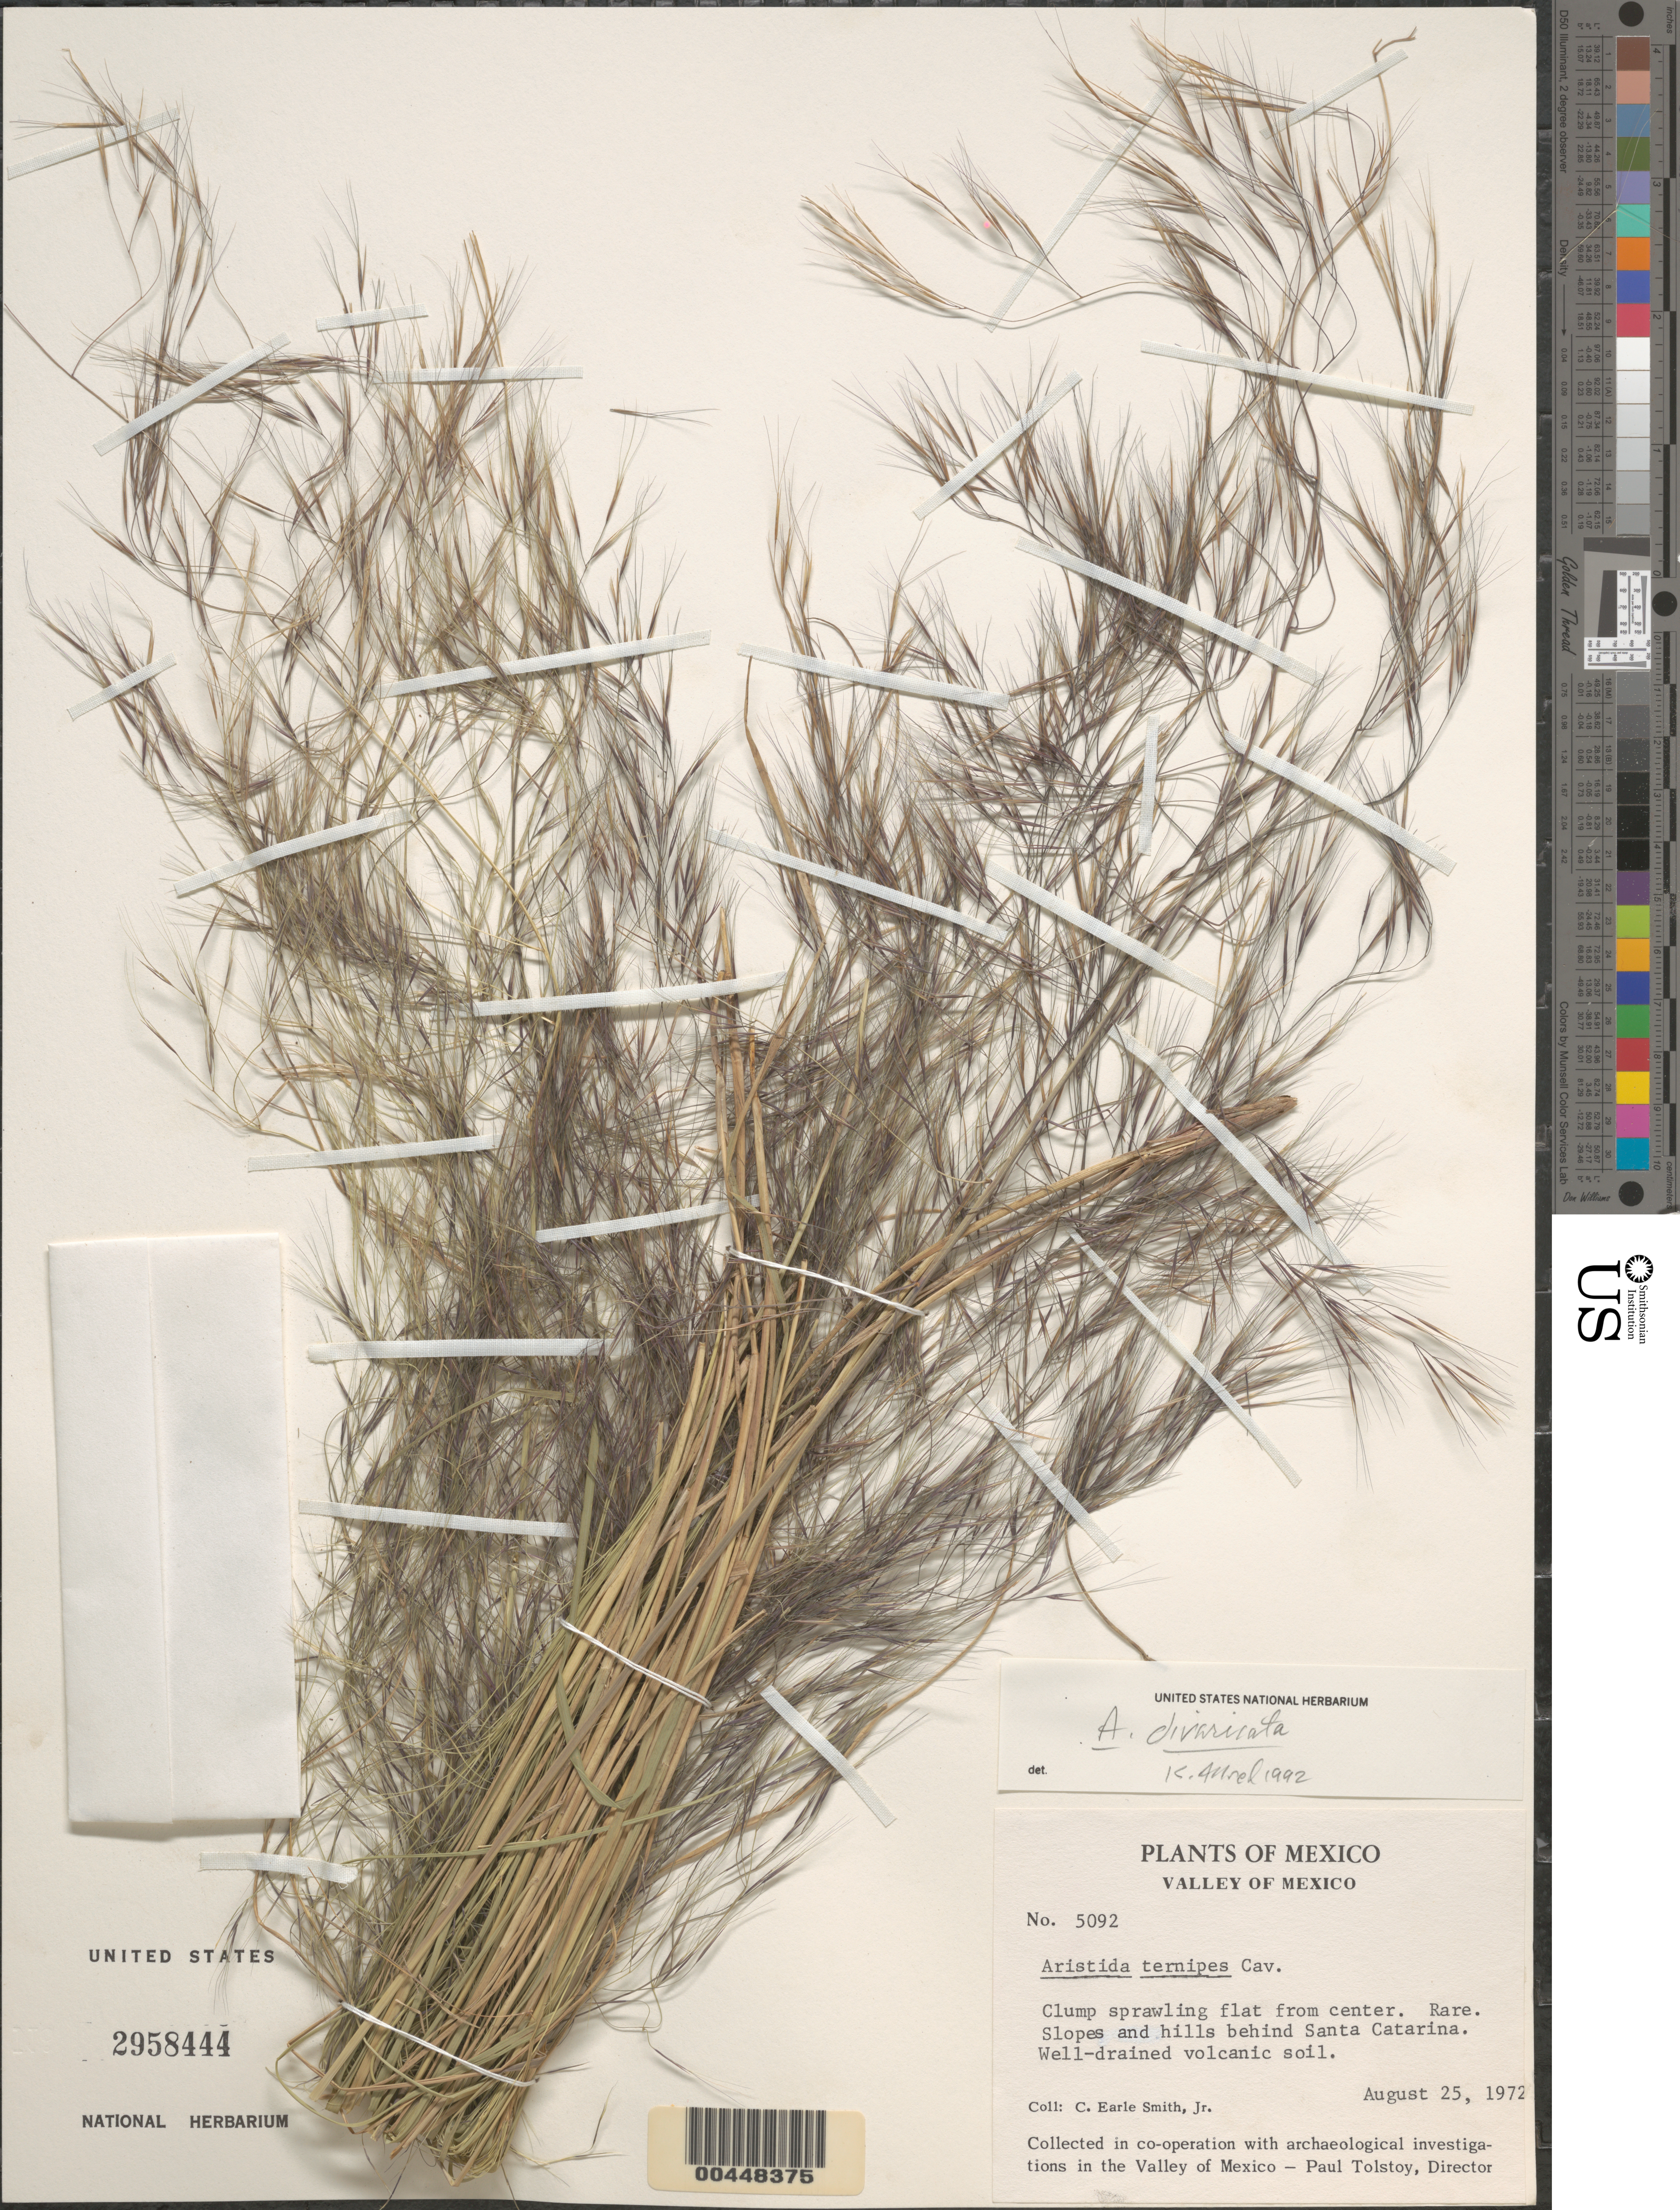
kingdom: Plantae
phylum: Tracheophyta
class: Liliopsida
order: Poales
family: Poaceae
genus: Aristida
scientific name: Aristida divaricata/havardii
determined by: Allred, K.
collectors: C. E. Smith Jr.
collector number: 5092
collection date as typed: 25 Aug 1972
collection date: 1972-08-25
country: Mexico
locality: Valley of Mexico, behind Santa Catarina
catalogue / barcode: US 2958444